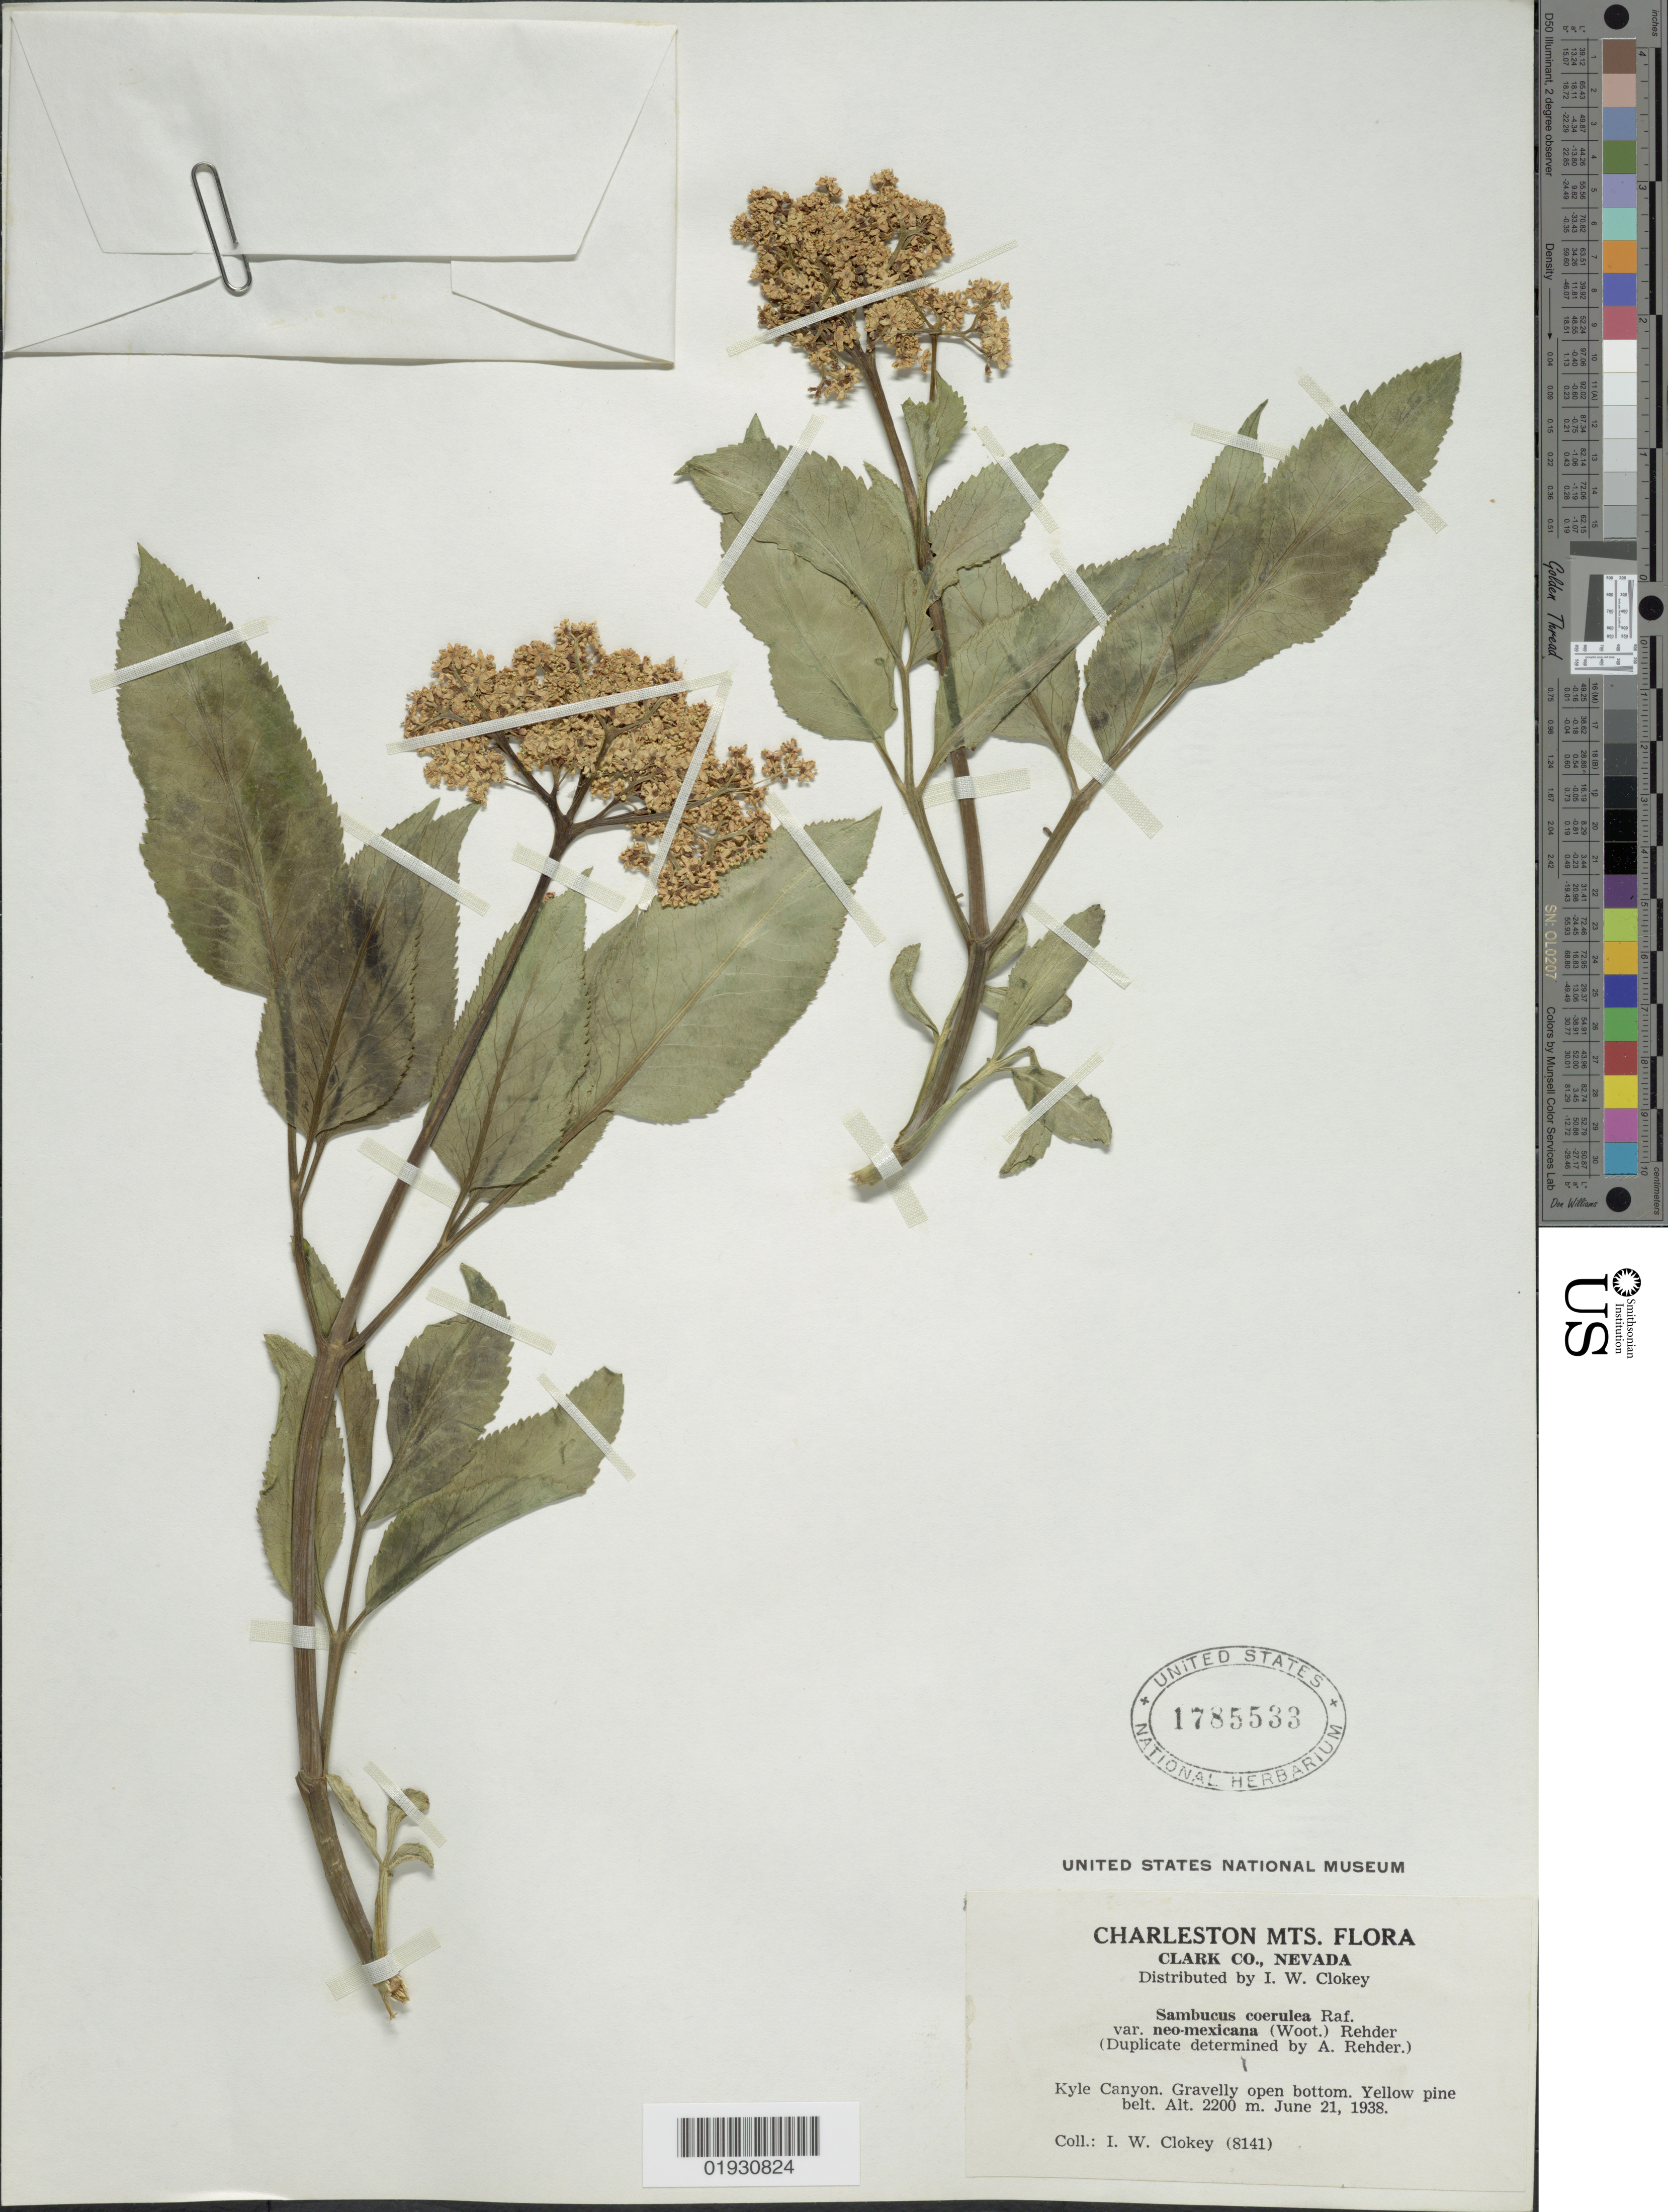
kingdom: Plantae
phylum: Tracheophyta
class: Magnoliopsida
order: Dipsacales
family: Viburnaceae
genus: Sambucus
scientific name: Sambucus cerulea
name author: Raf.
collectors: I. W. Clokey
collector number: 8141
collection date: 1938-06-21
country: United States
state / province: Nevada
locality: Charleston Mts. Clark Co. Kyle Canyon.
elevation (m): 2200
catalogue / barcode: US 1785533